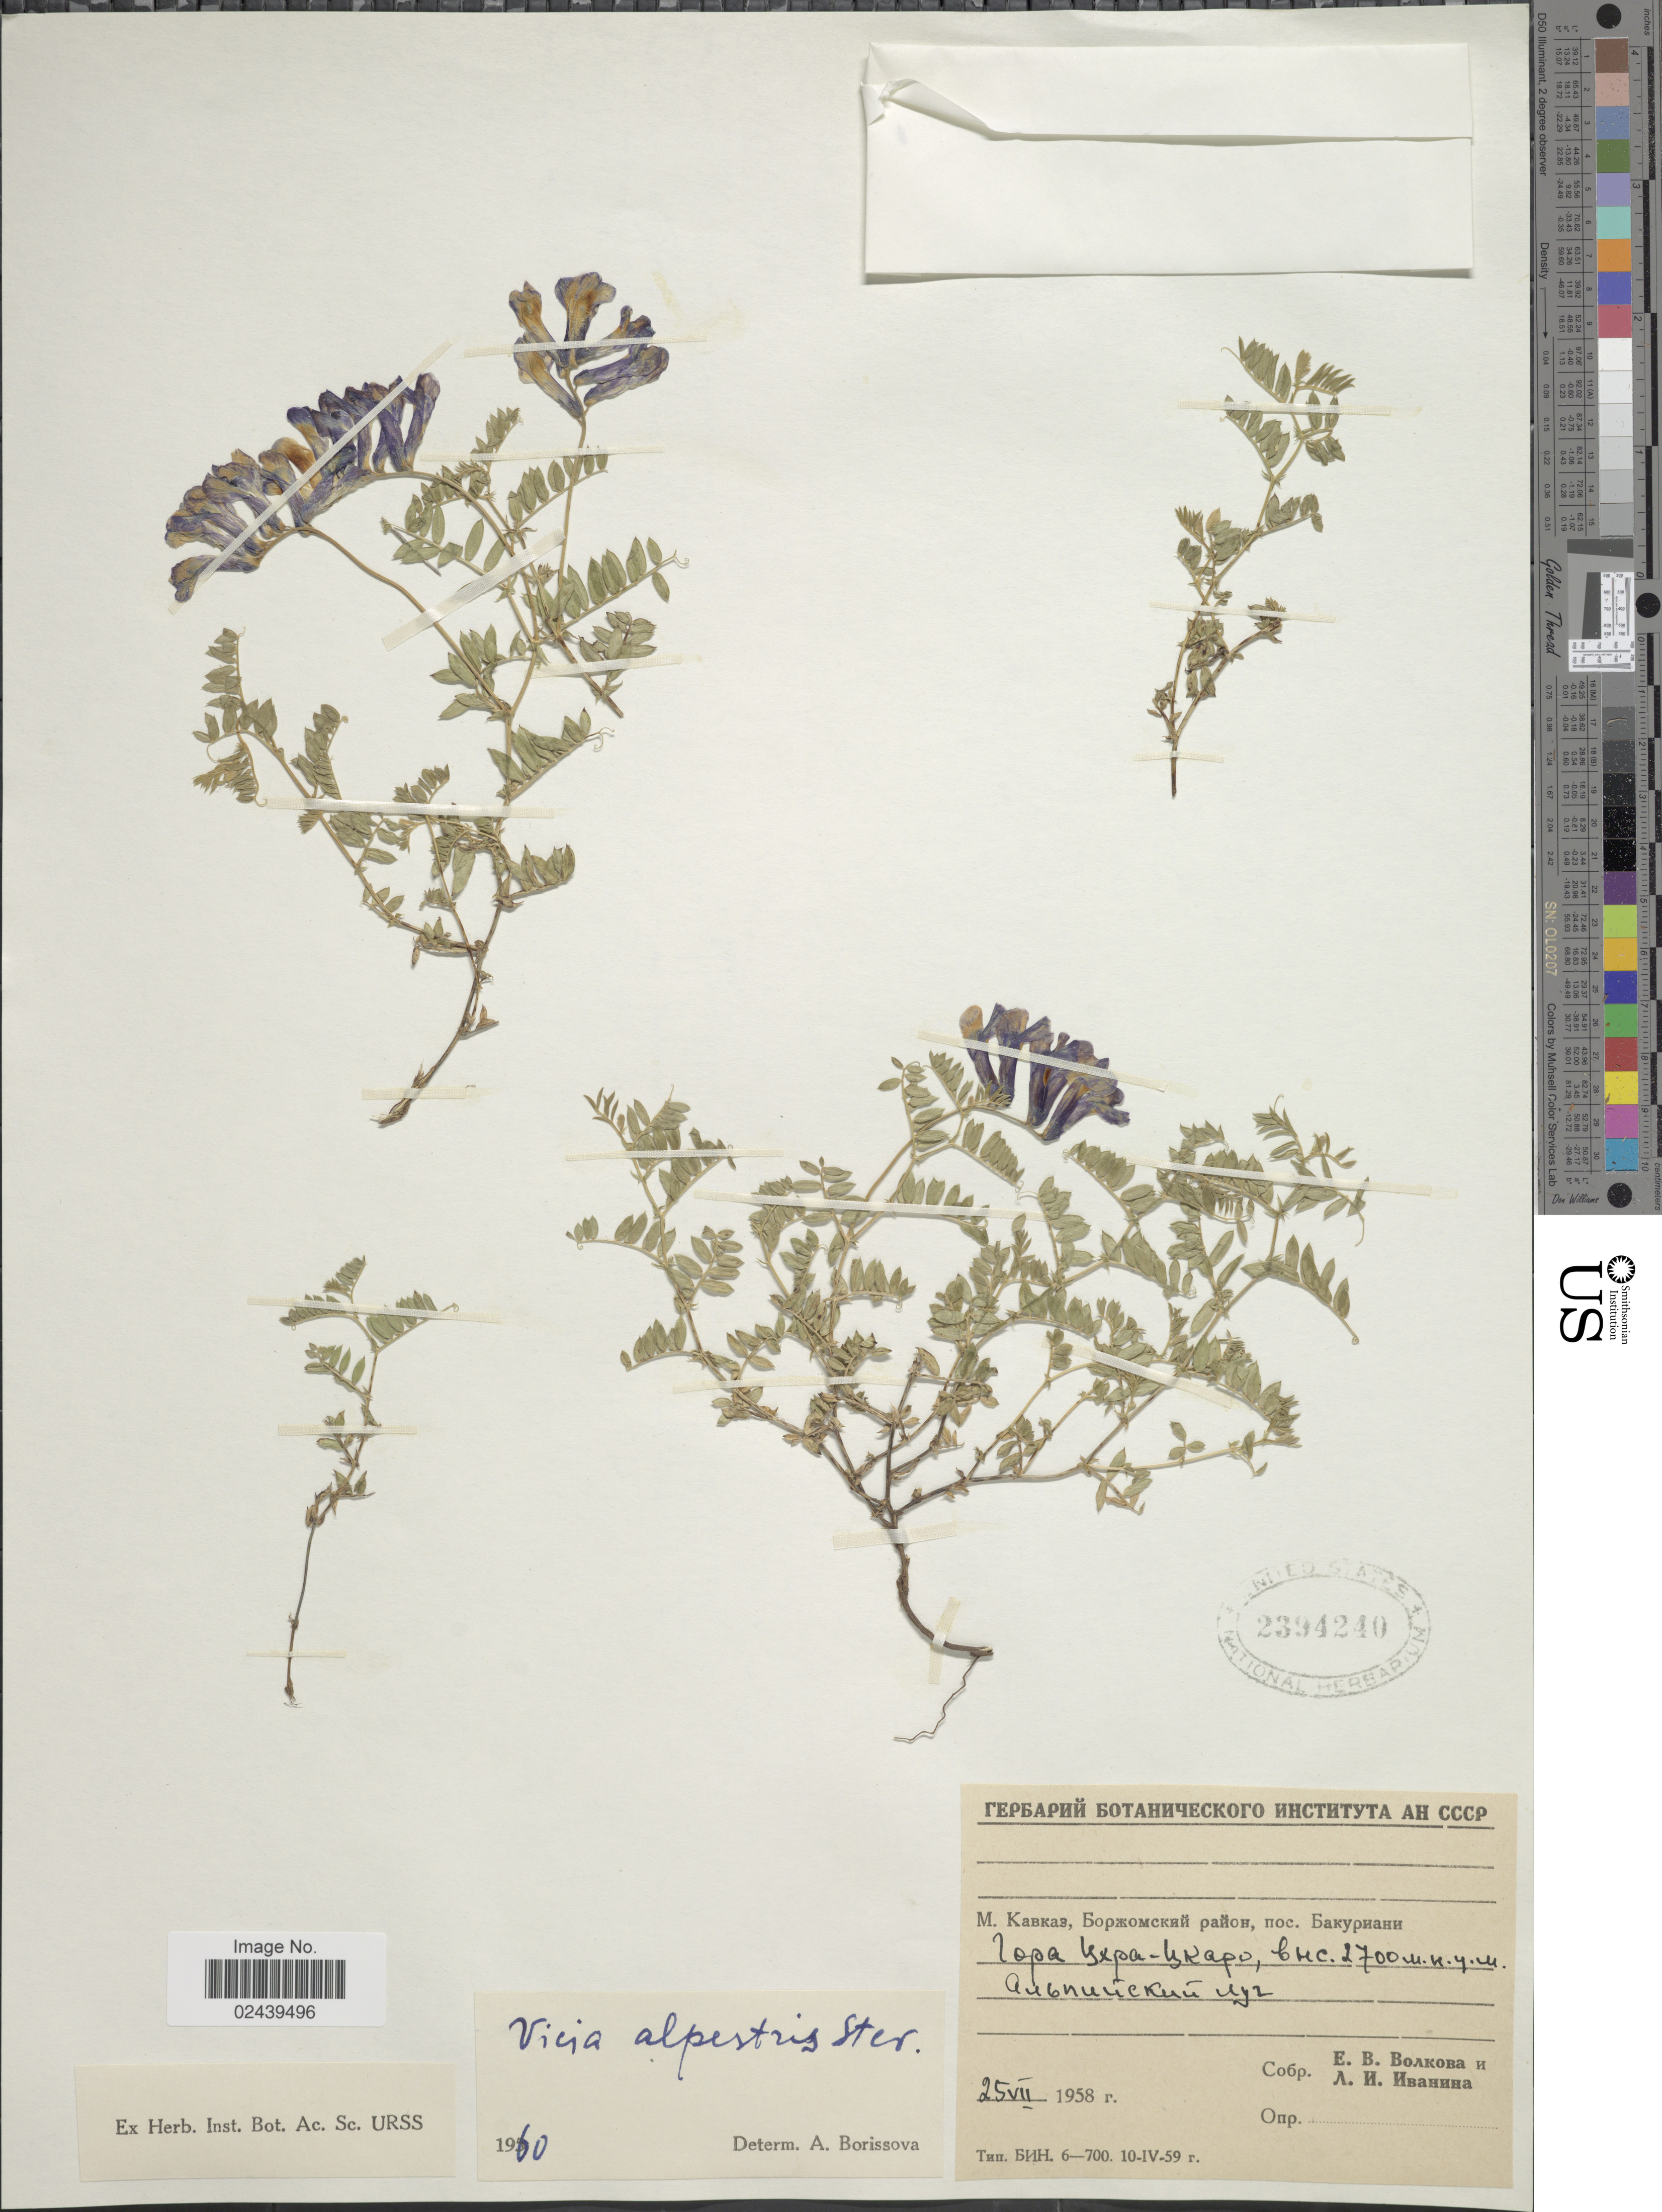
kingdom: Plantae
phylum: Tracheophyta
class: Magnoliopsida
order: Fabales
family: Fabaceae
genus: Vicia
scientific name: Vicia alpestris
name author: Steven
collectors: Collector illegible & Collector illegible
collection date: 1958-07-25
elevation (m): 2700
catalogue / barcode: US 2394240